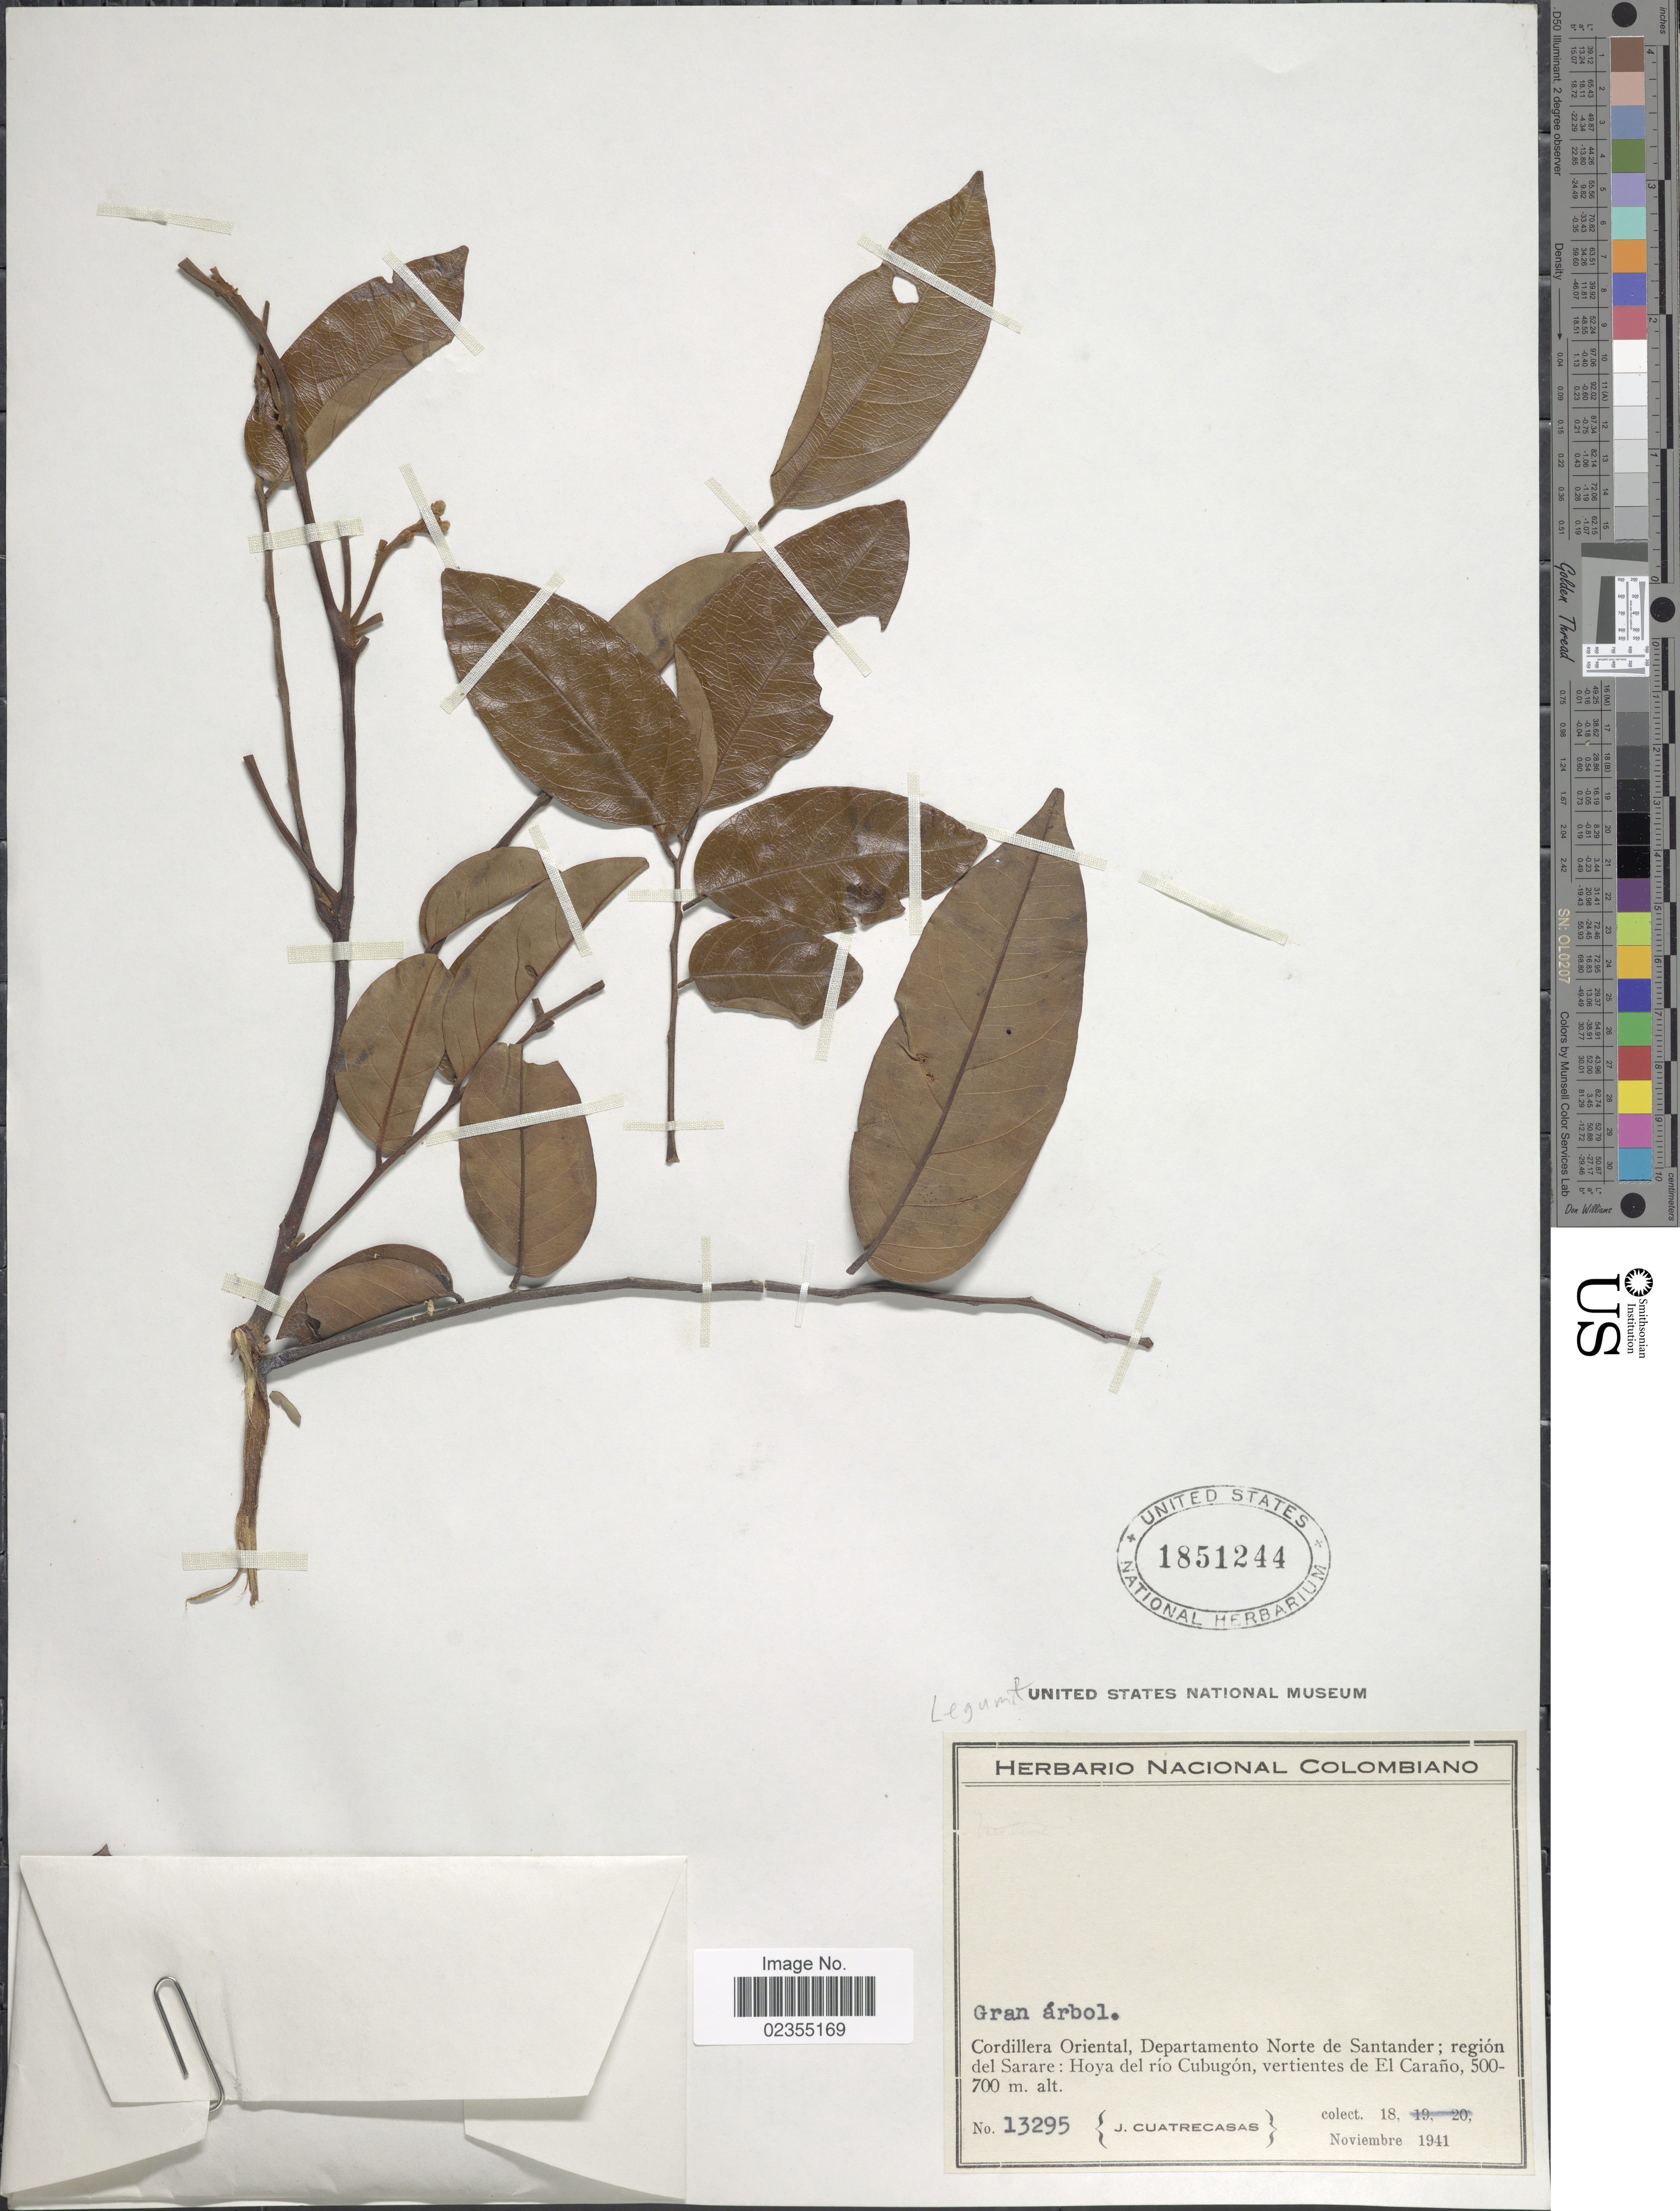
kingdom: Plantae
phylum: Tracheophyta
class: Magnoliopsida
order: Fabales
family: Fabaceae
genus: Diplotropis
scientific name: Diplotropis sp.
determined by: Trujillo, A. M.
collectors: J. Cuatrecasas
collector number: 13295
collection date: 1941-11-18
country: Colombia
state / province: Norte de Santander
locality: Cordillera Oriental, Departamento Norte de Santander; región del Sarare: Hoya del río Cubugón, vertientes de El Caraño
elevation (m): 500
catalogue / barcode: US 1851244